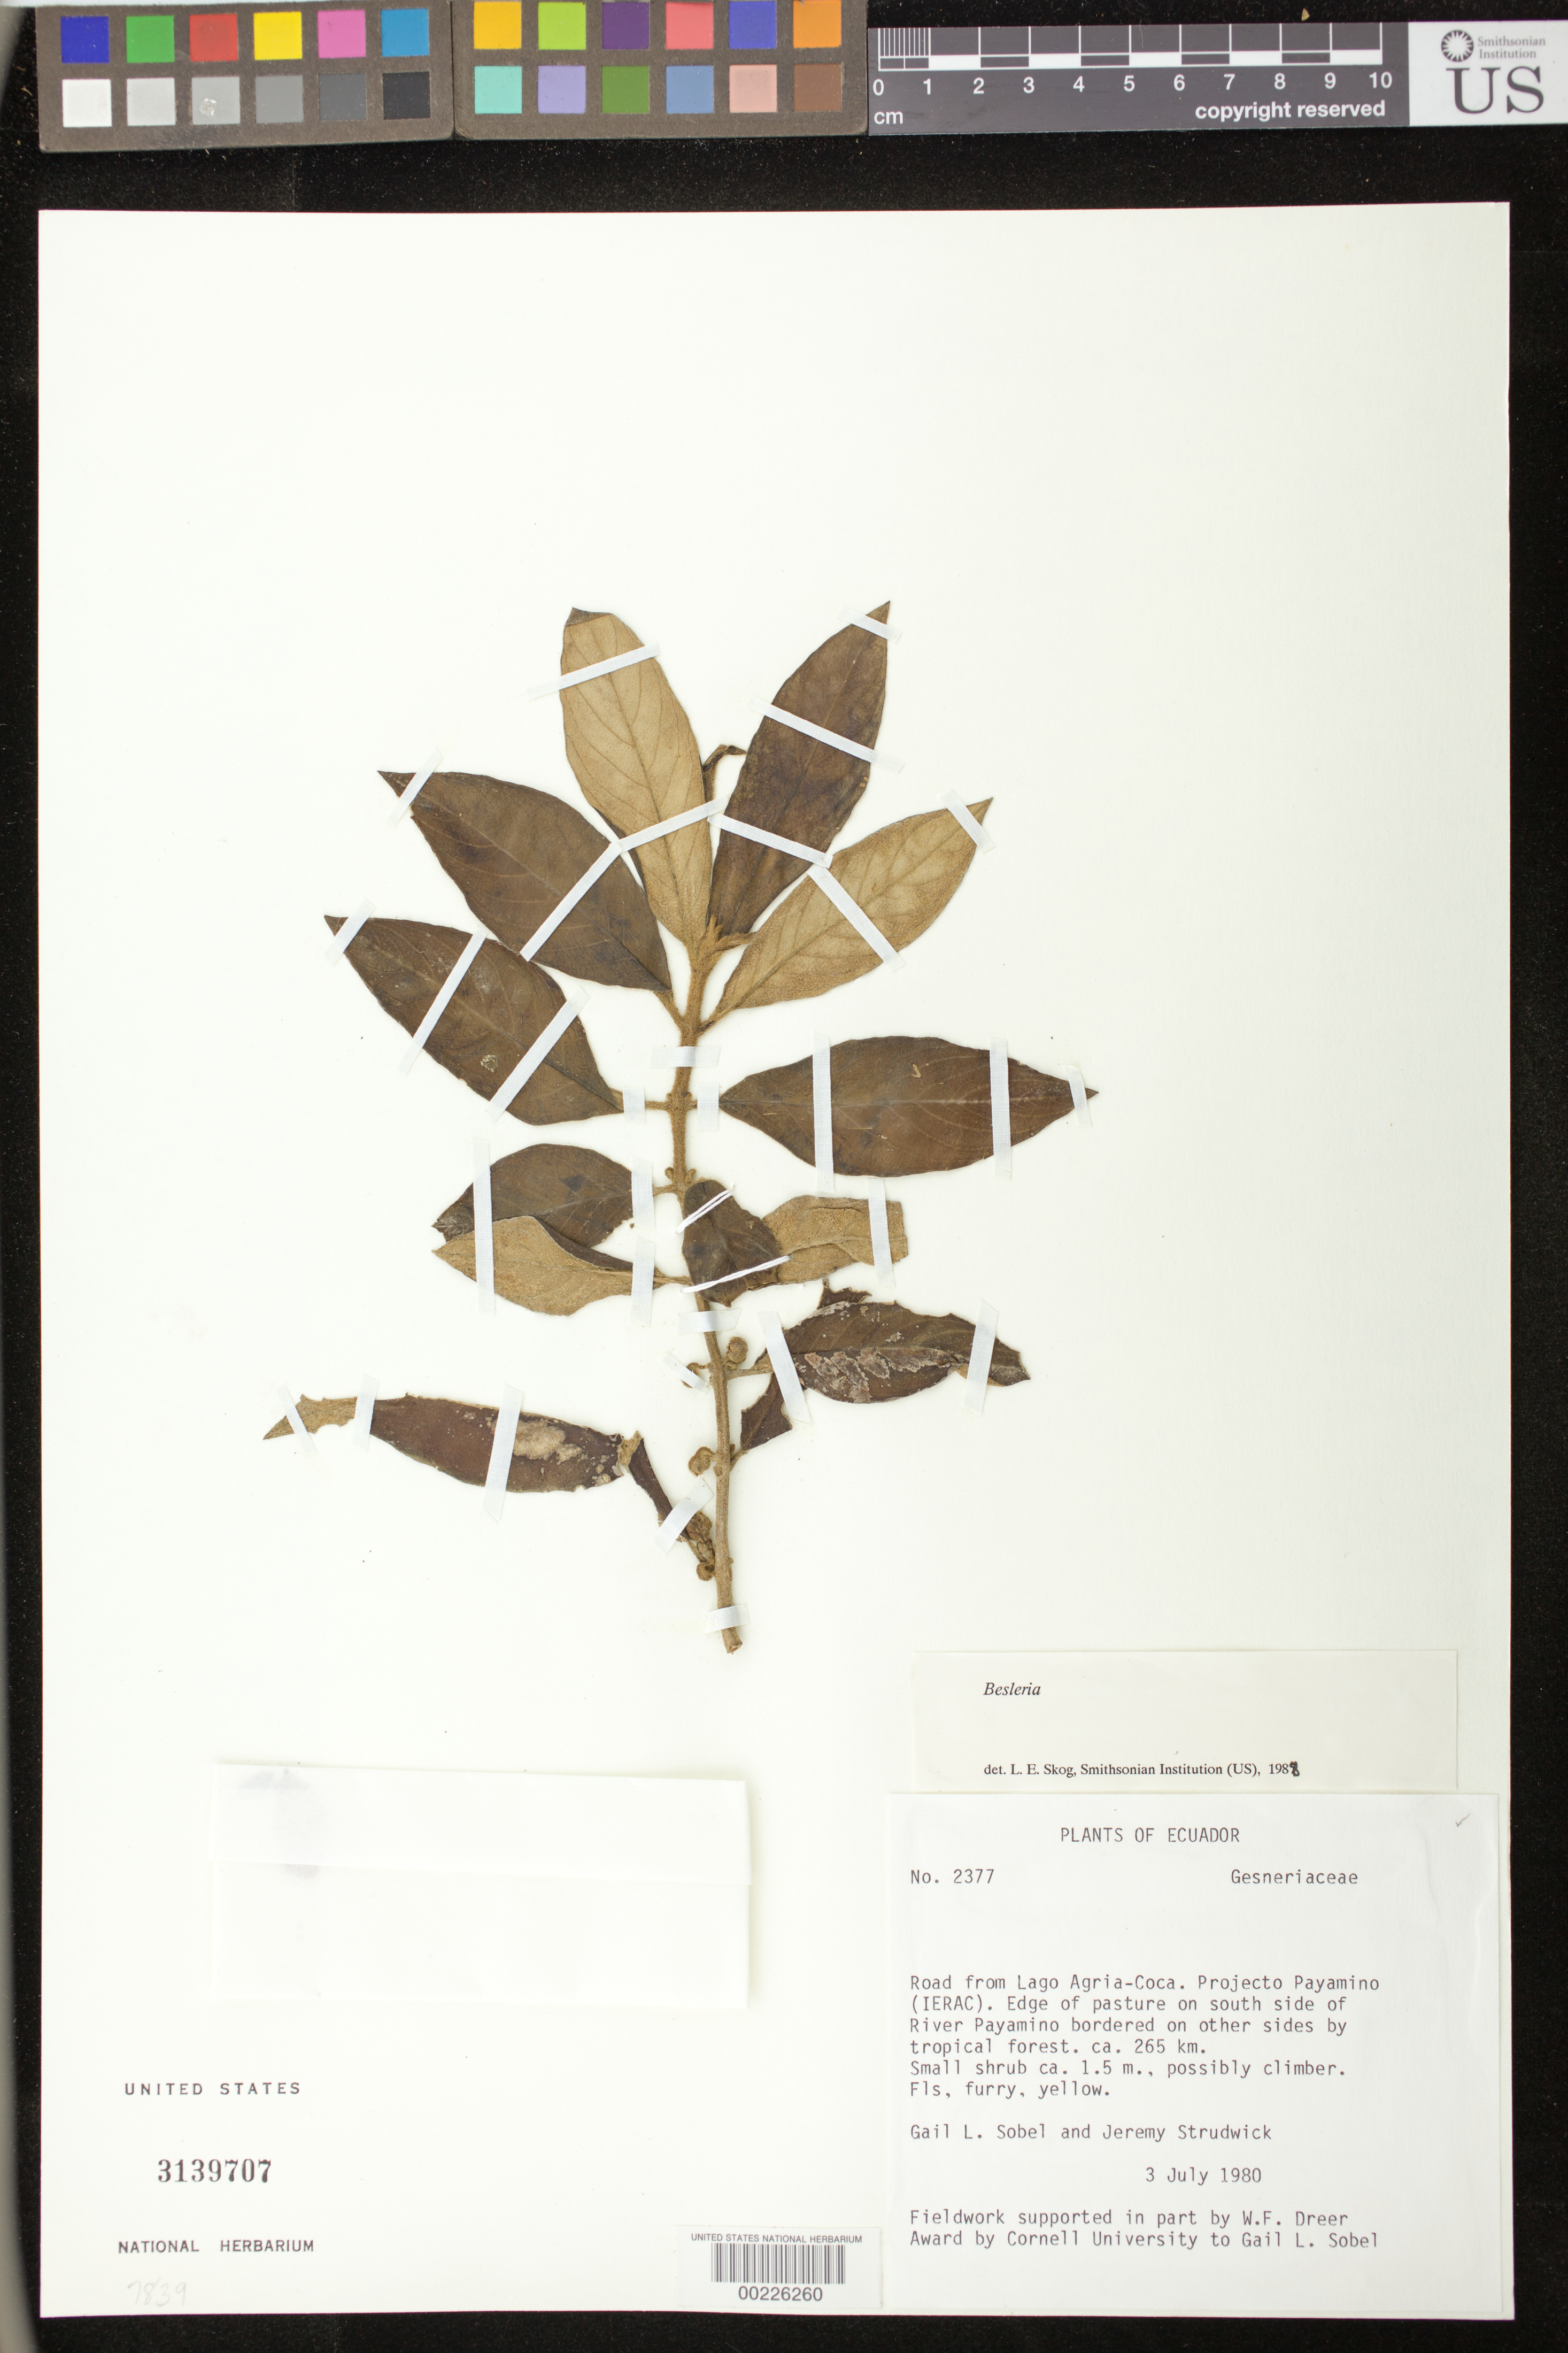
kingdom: Plantae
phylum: Tracheophyta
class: Magnoliopsida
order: Lamiales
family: Gesneriaceae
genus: Besleria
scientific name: Besleria sp.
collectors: G. L. Sobel & J. J. Strudwick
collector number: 2377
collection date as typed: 03 Jul 1980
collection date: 1980-07-03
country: Ecuador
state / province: Napo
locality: Road from Lago Agria-Coca, Projecto Payamino (IERAC), on S side of R. Payamino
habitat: Edge of pasture bordered by trop forest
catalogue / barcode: US 3139707